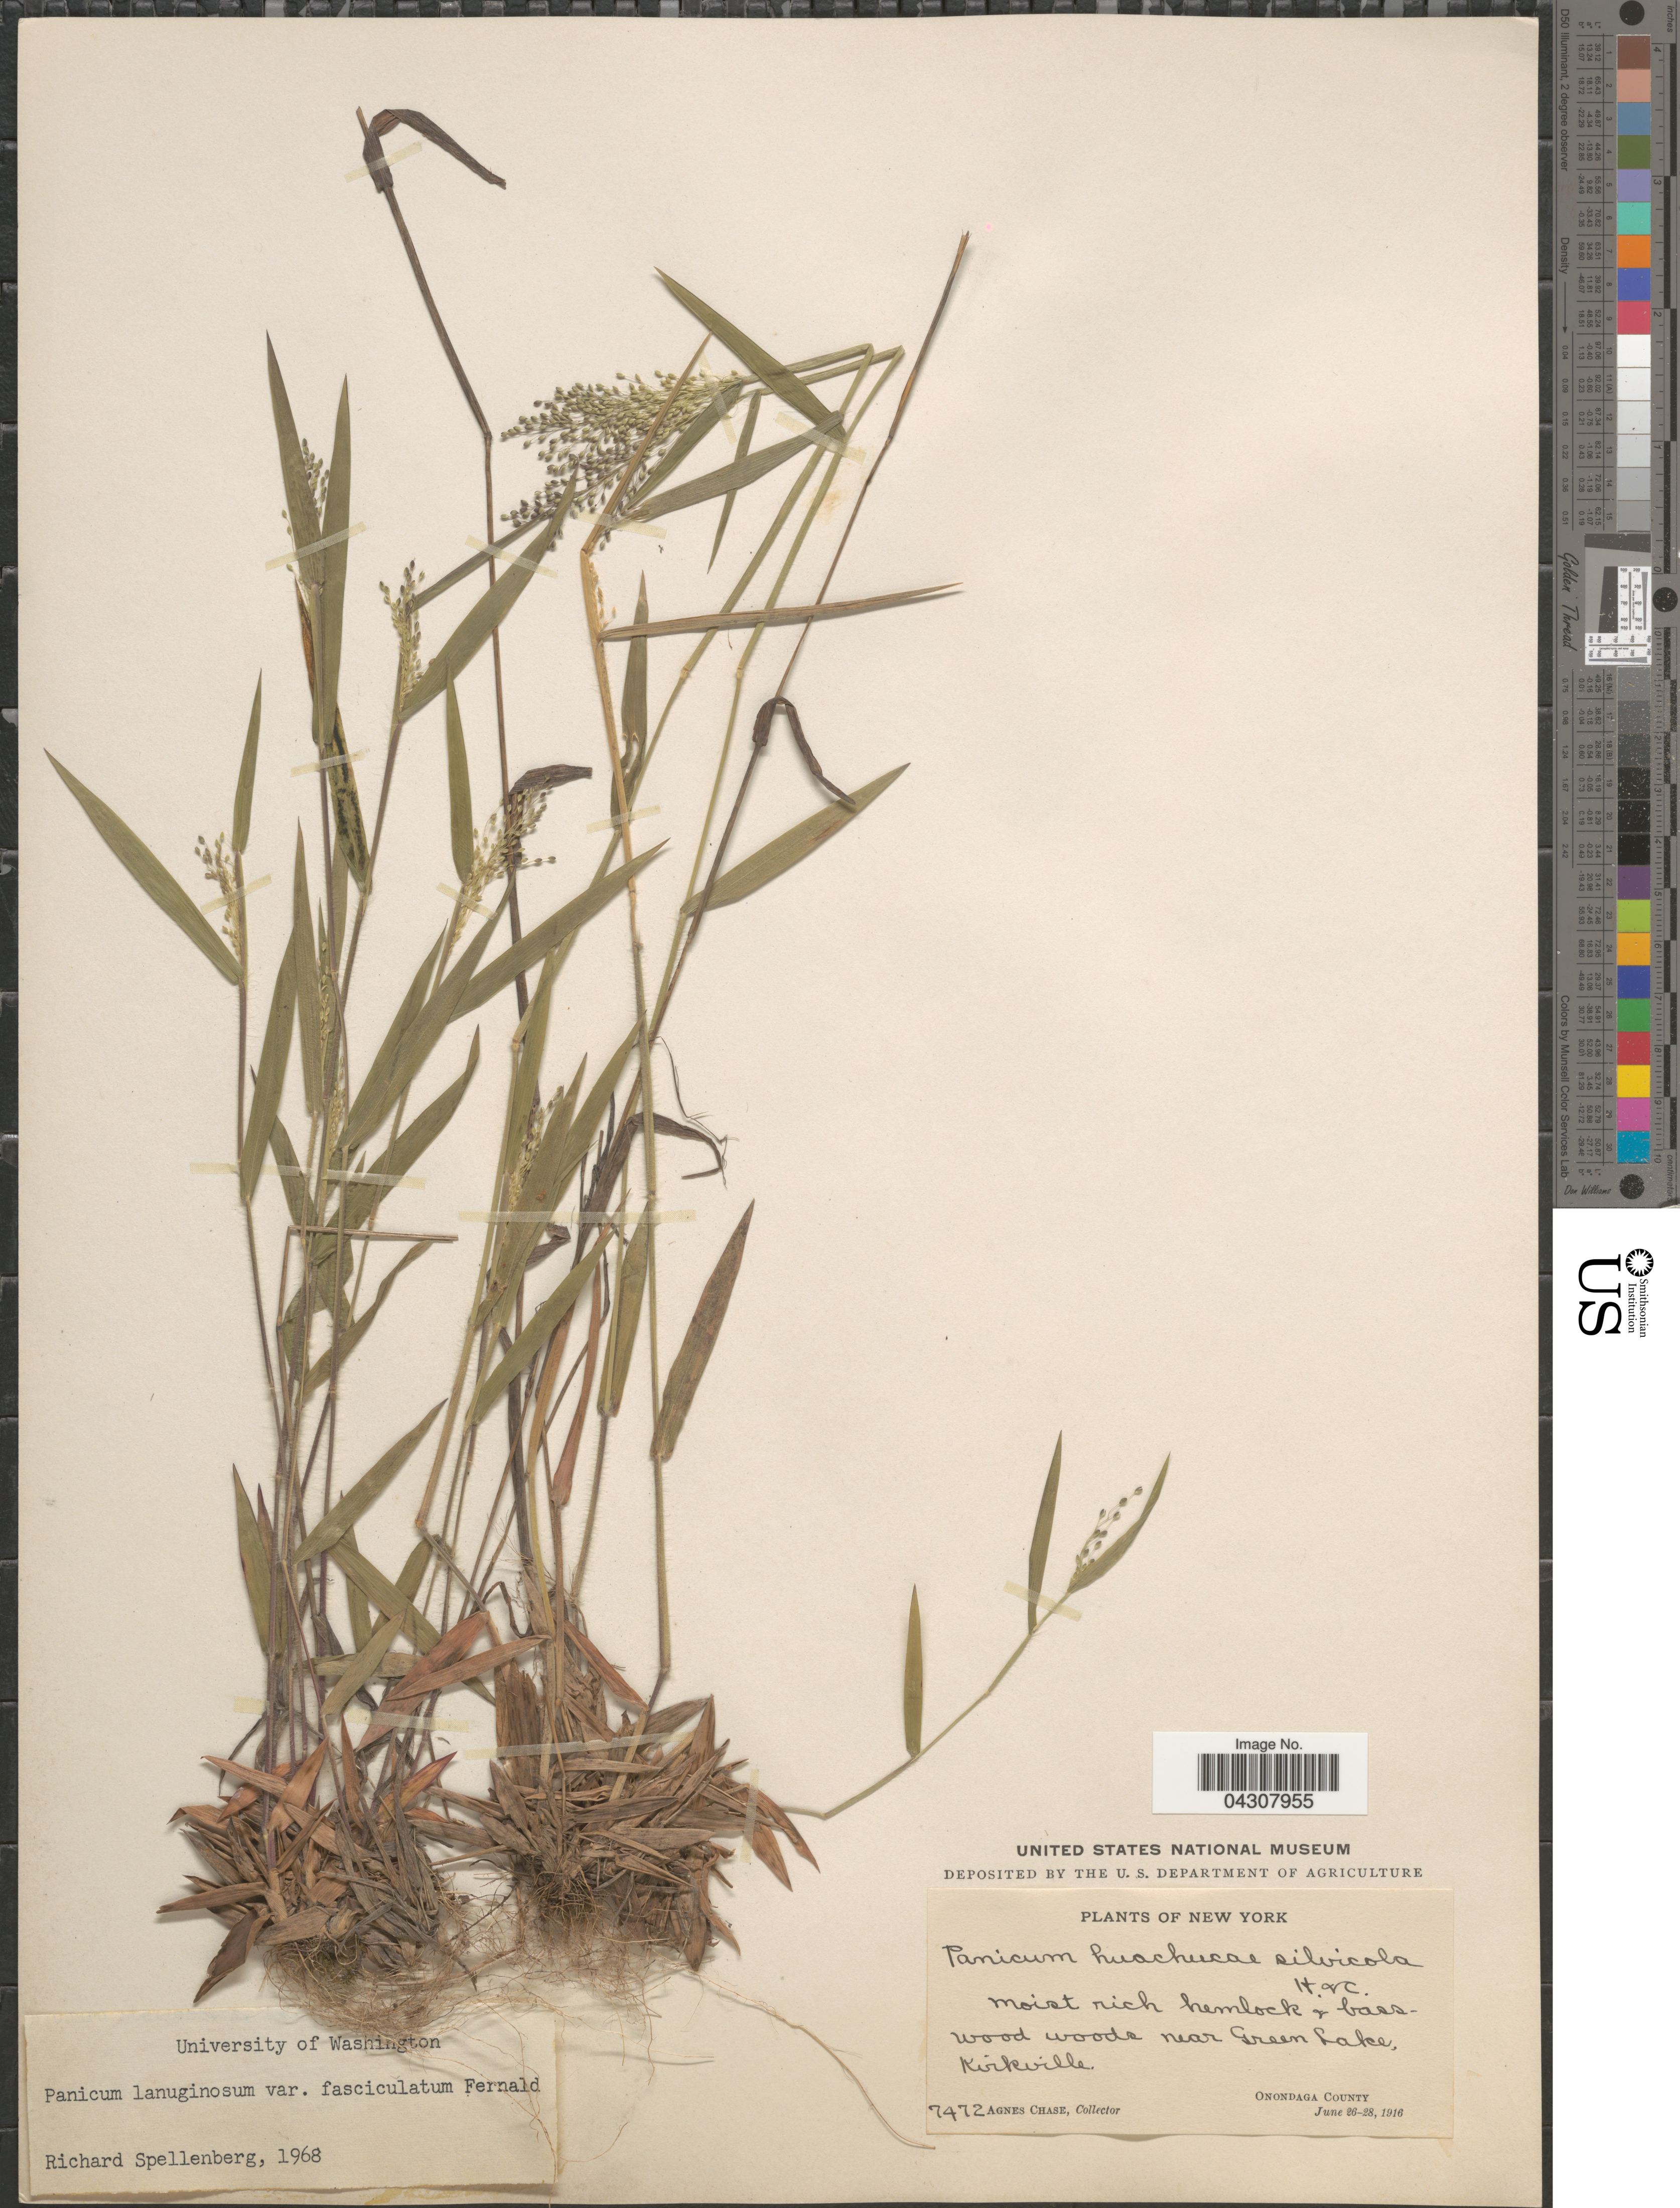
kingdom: Plantae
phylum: Tracheophyta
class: Liliopsida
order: Poales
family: Poaceae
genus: Dichanthelium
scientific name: Dichanthelium acuminatum var. acuminatum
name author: (Sw.) Gould & C.A. Clark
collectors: A. Chase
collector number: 7472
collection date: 1916-06-26/1916-06-28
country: United States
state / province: New York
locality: Moist rich hemlock & basswood woods near Green Lake, Kirkville. Onondaga County.